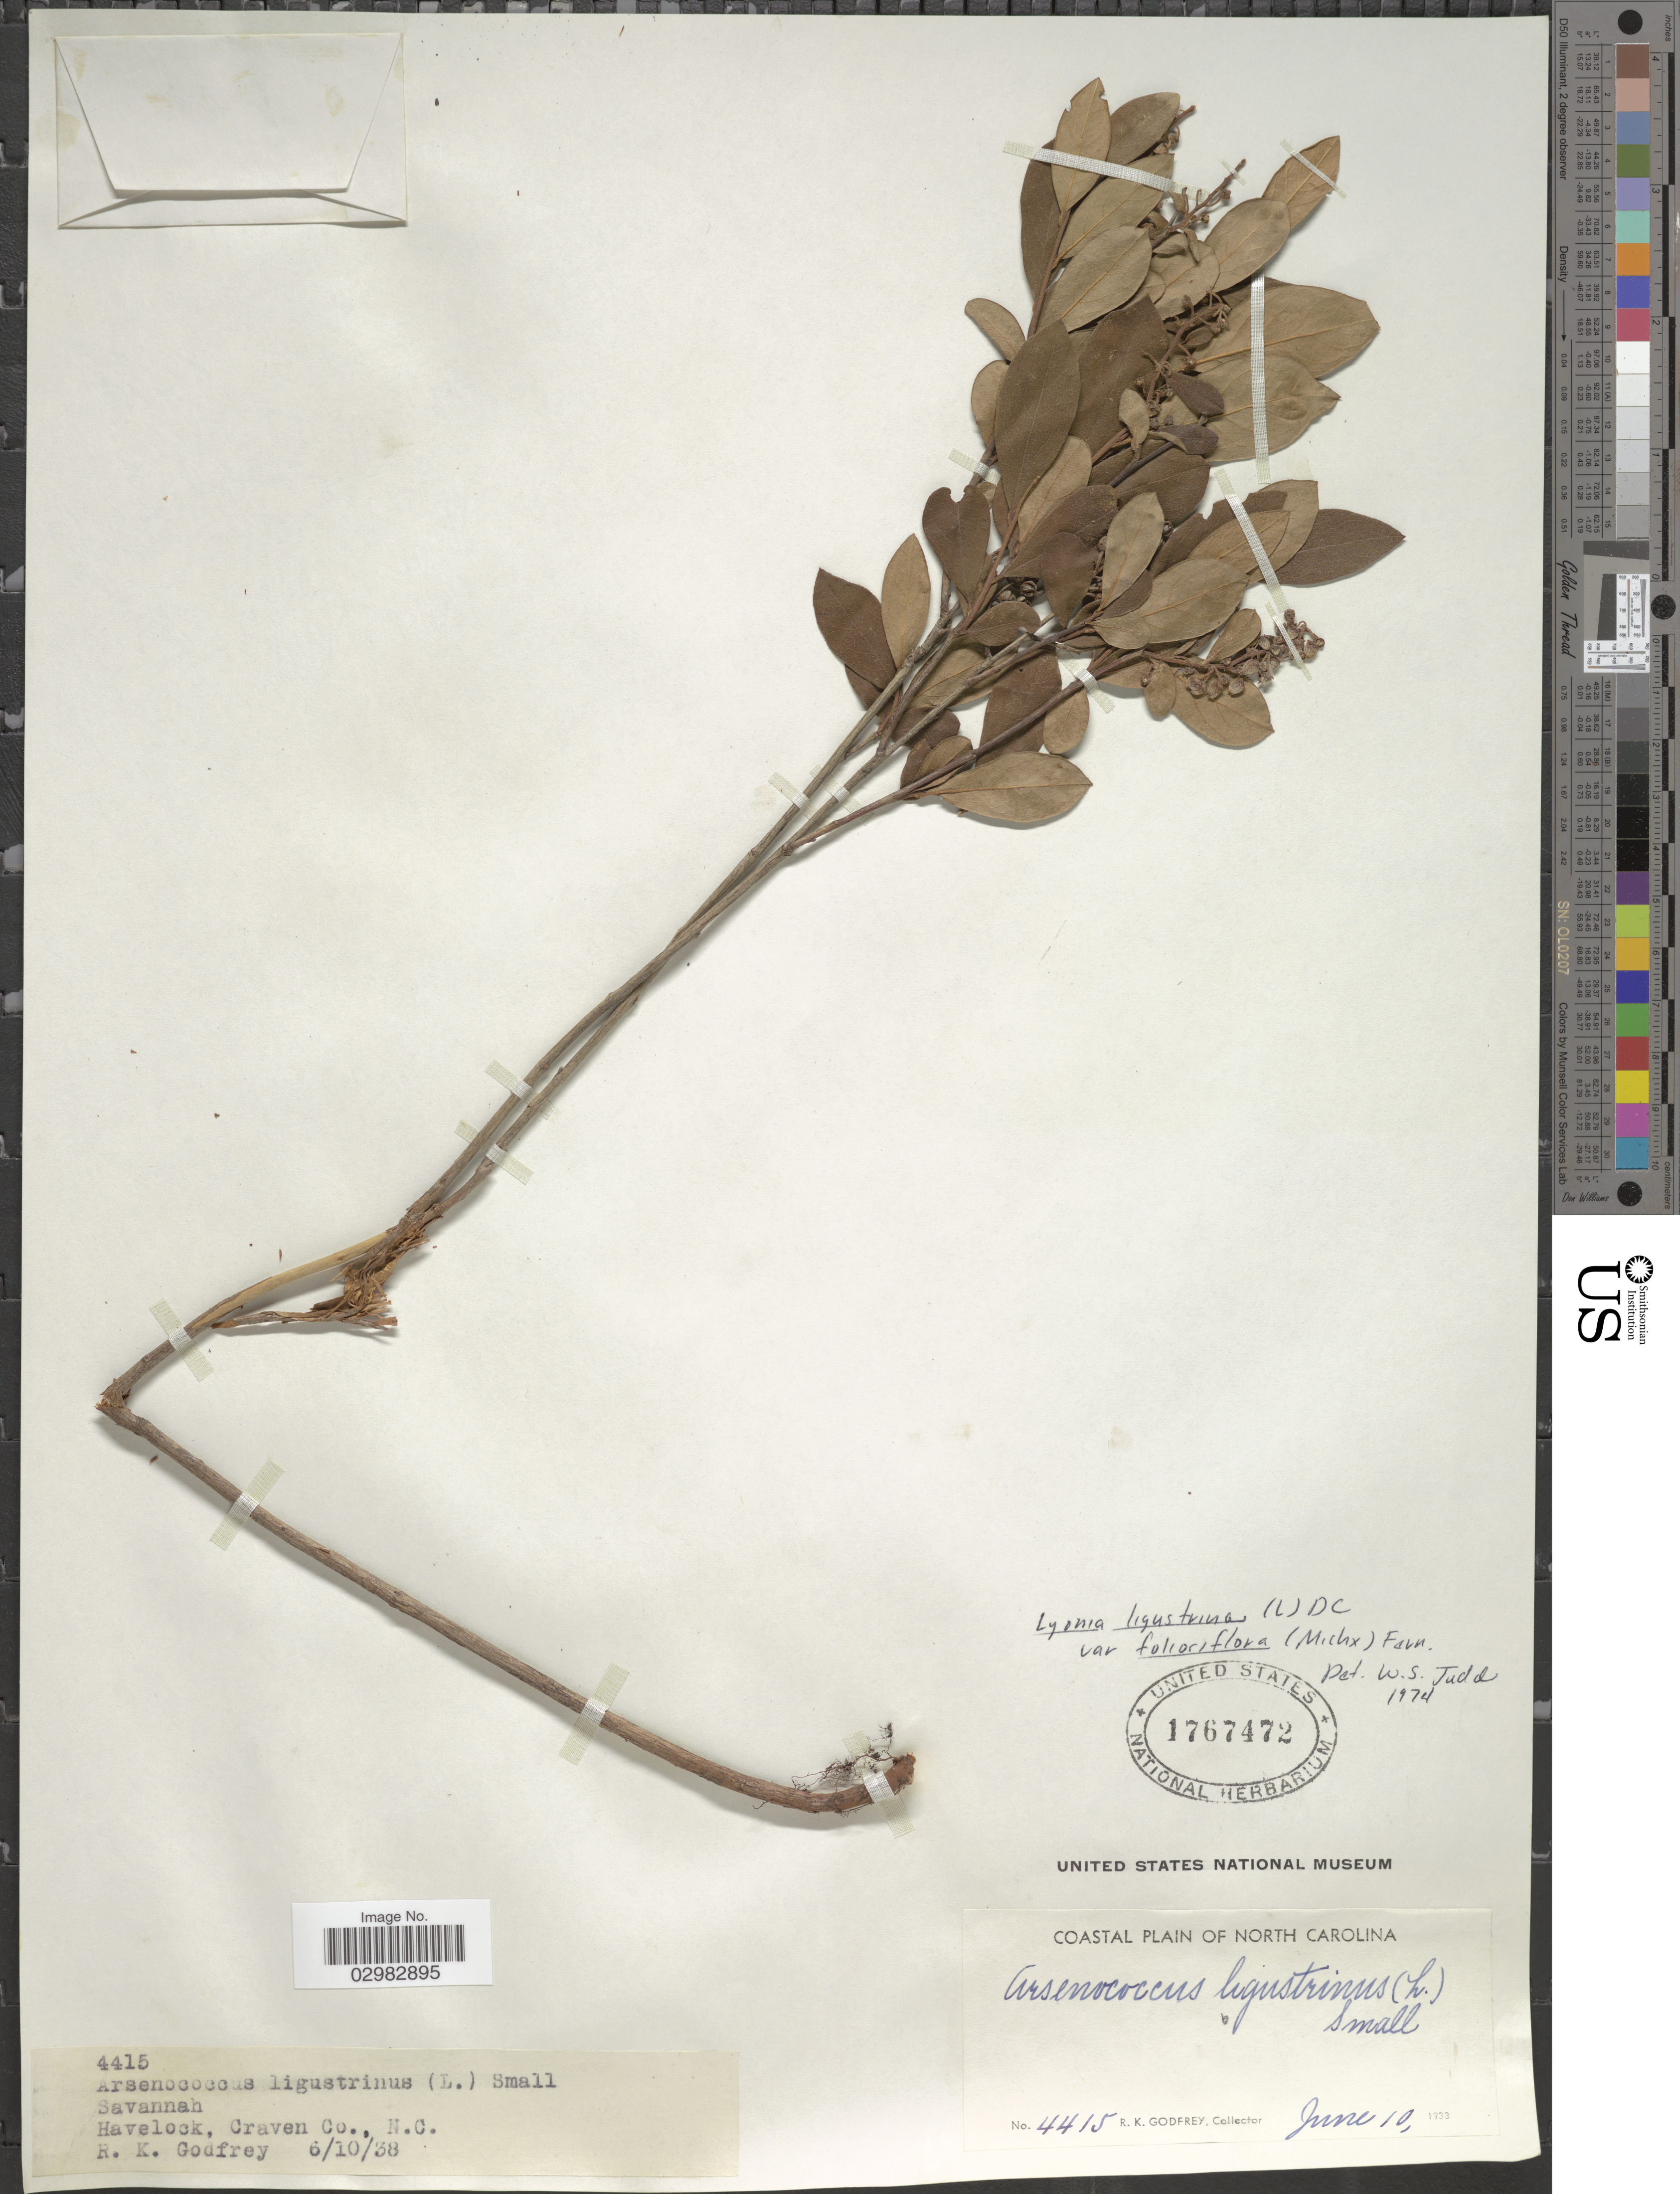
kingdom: Plantae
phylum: Tracheophyta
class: Magnoliopsida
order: Ericales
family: Ericaceae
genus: Lyonia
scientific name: Lyonia ligustrina var. foliosiflora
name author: (Michx.) Fernald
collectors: R. K. Godfrey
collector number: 4415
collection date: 1938-06-10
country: United States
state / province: North Carolina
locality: Havelock, Craven Co.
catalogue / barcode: US 1767472